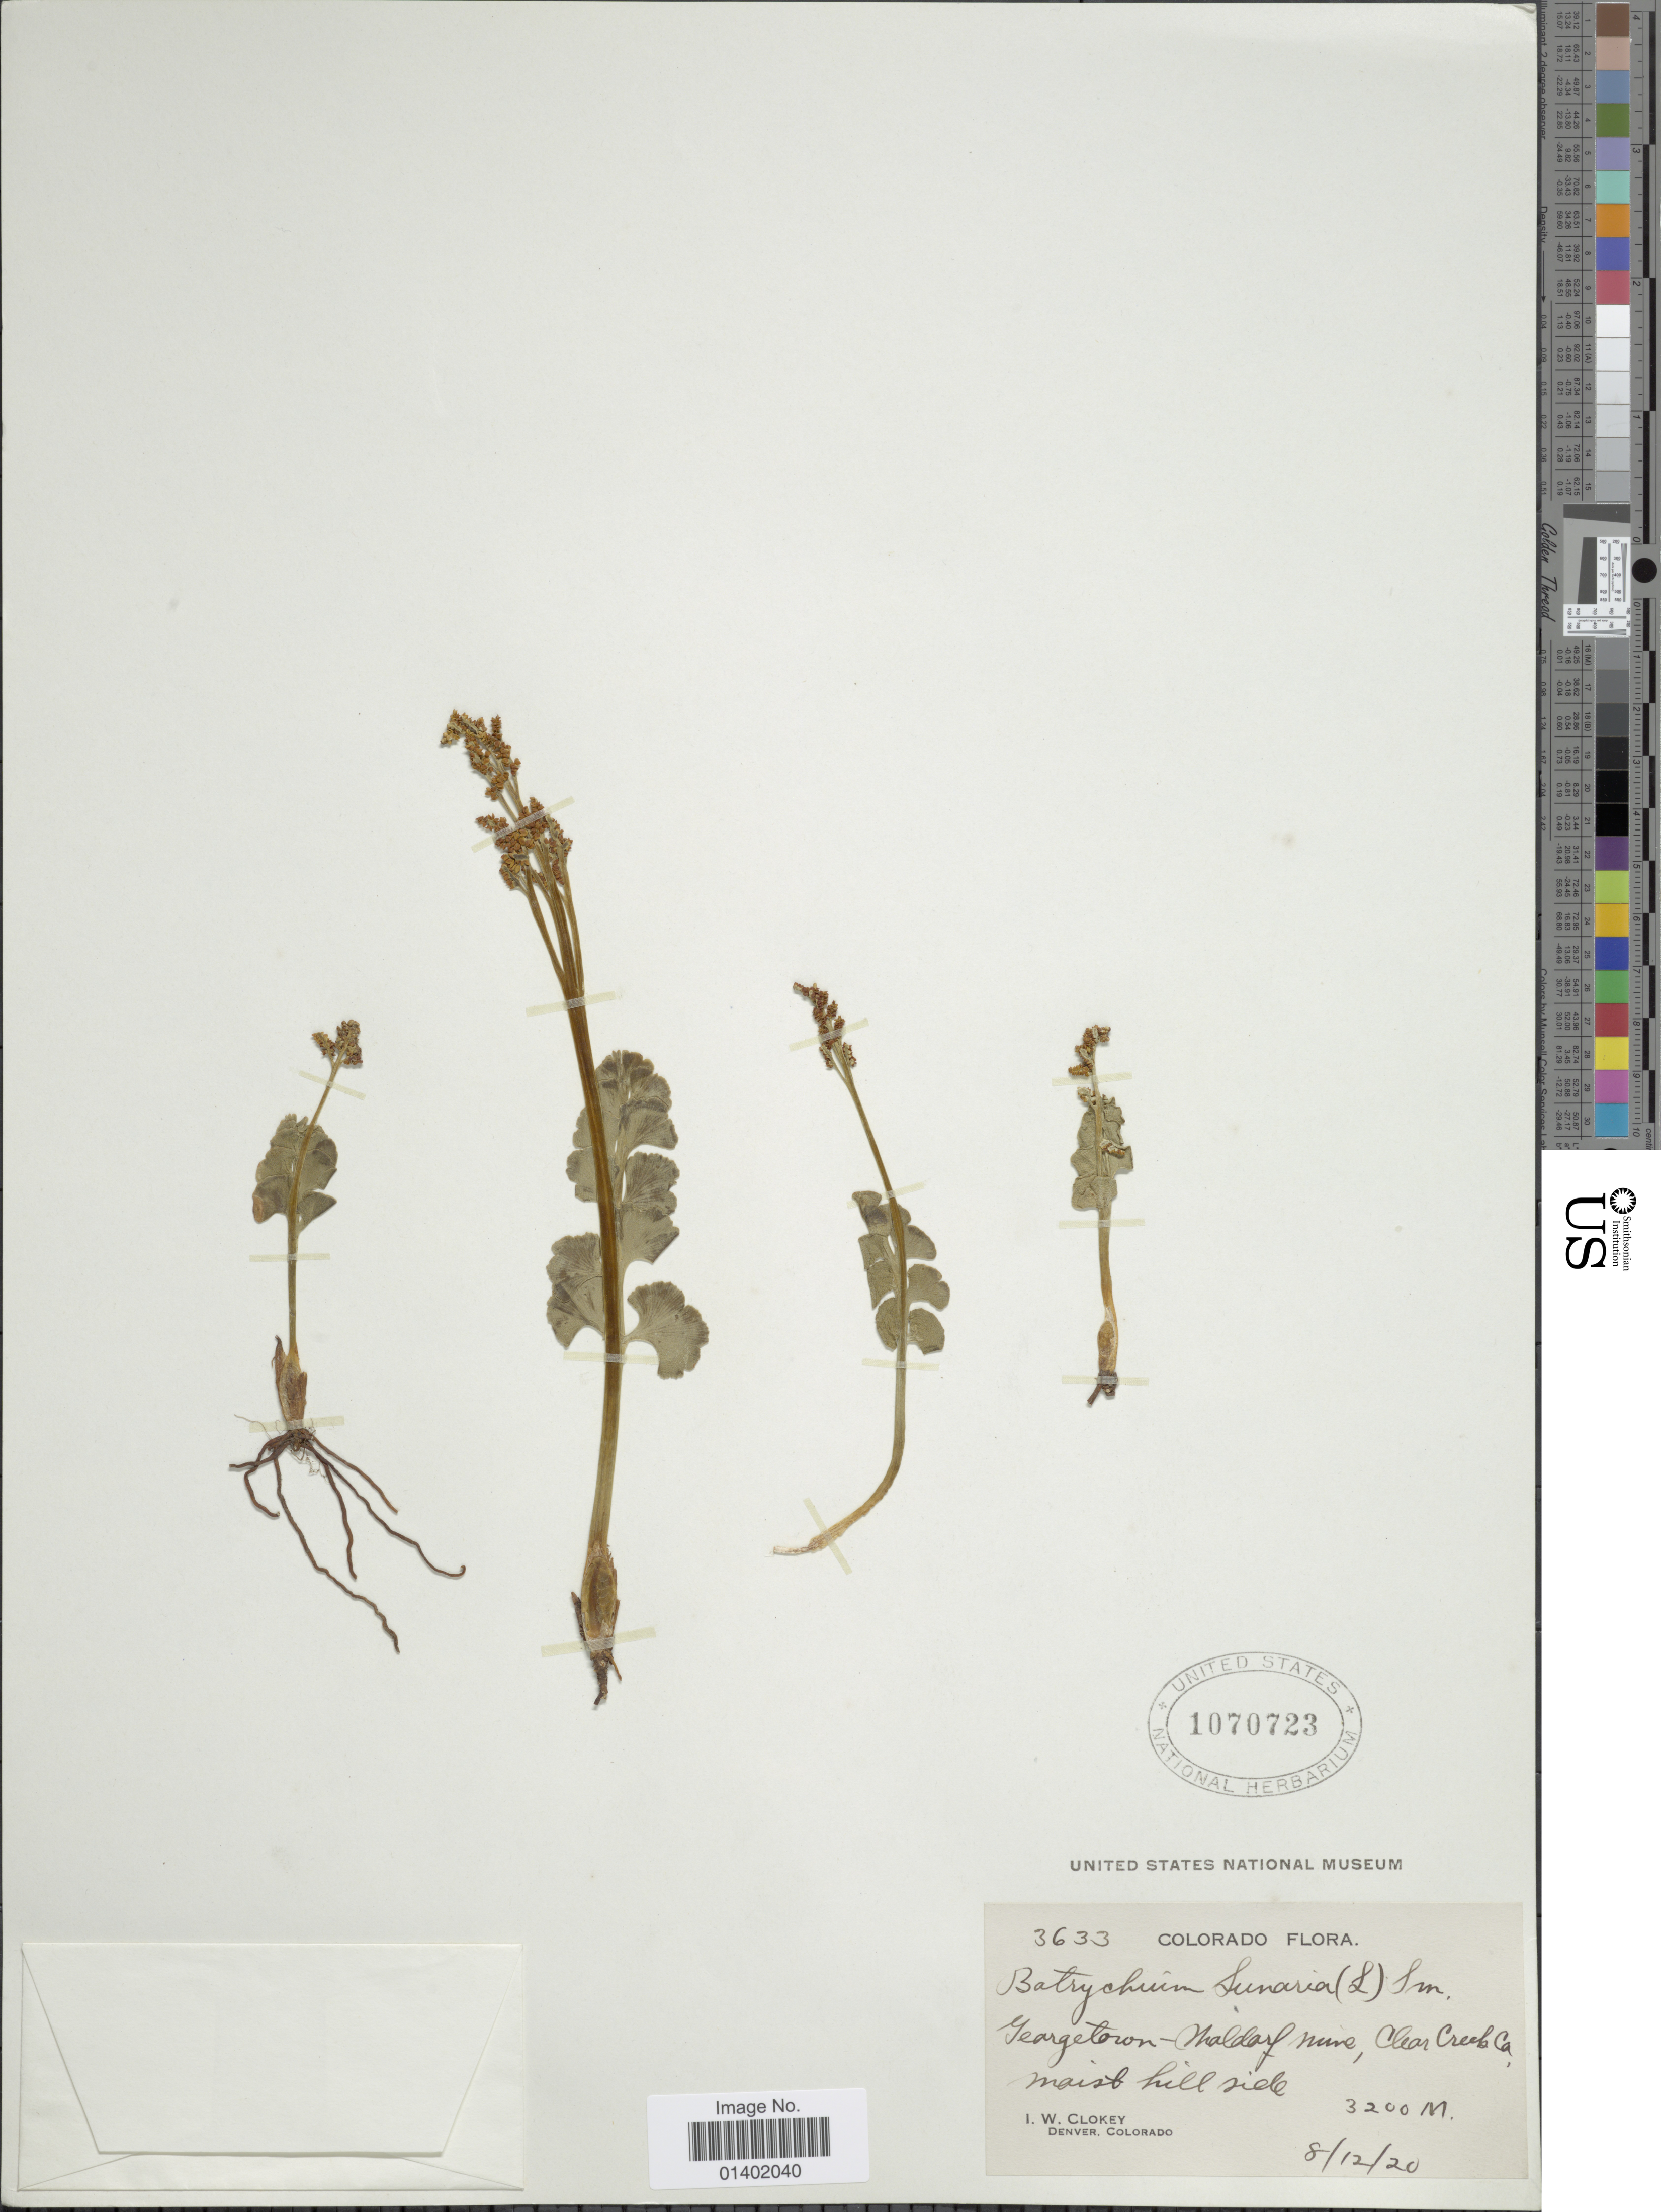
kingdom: Plantae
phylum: Tracheophyta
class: Polypodiopsida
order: Ophioglossales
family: Ophioglossaceae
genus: Botrychium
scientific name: Botrychium lunaria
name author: (L.) Sw.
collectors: I. W. Clokey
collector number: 3633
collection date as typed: Transcribed d/m/y: 12/8/20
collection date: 1920-08-12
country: United States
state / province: Colorado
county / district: Clear Creek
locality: Georgetown - Waldorf mine, Clear Creek ca, moist hillside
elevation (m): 3200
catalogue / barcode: US 1070723